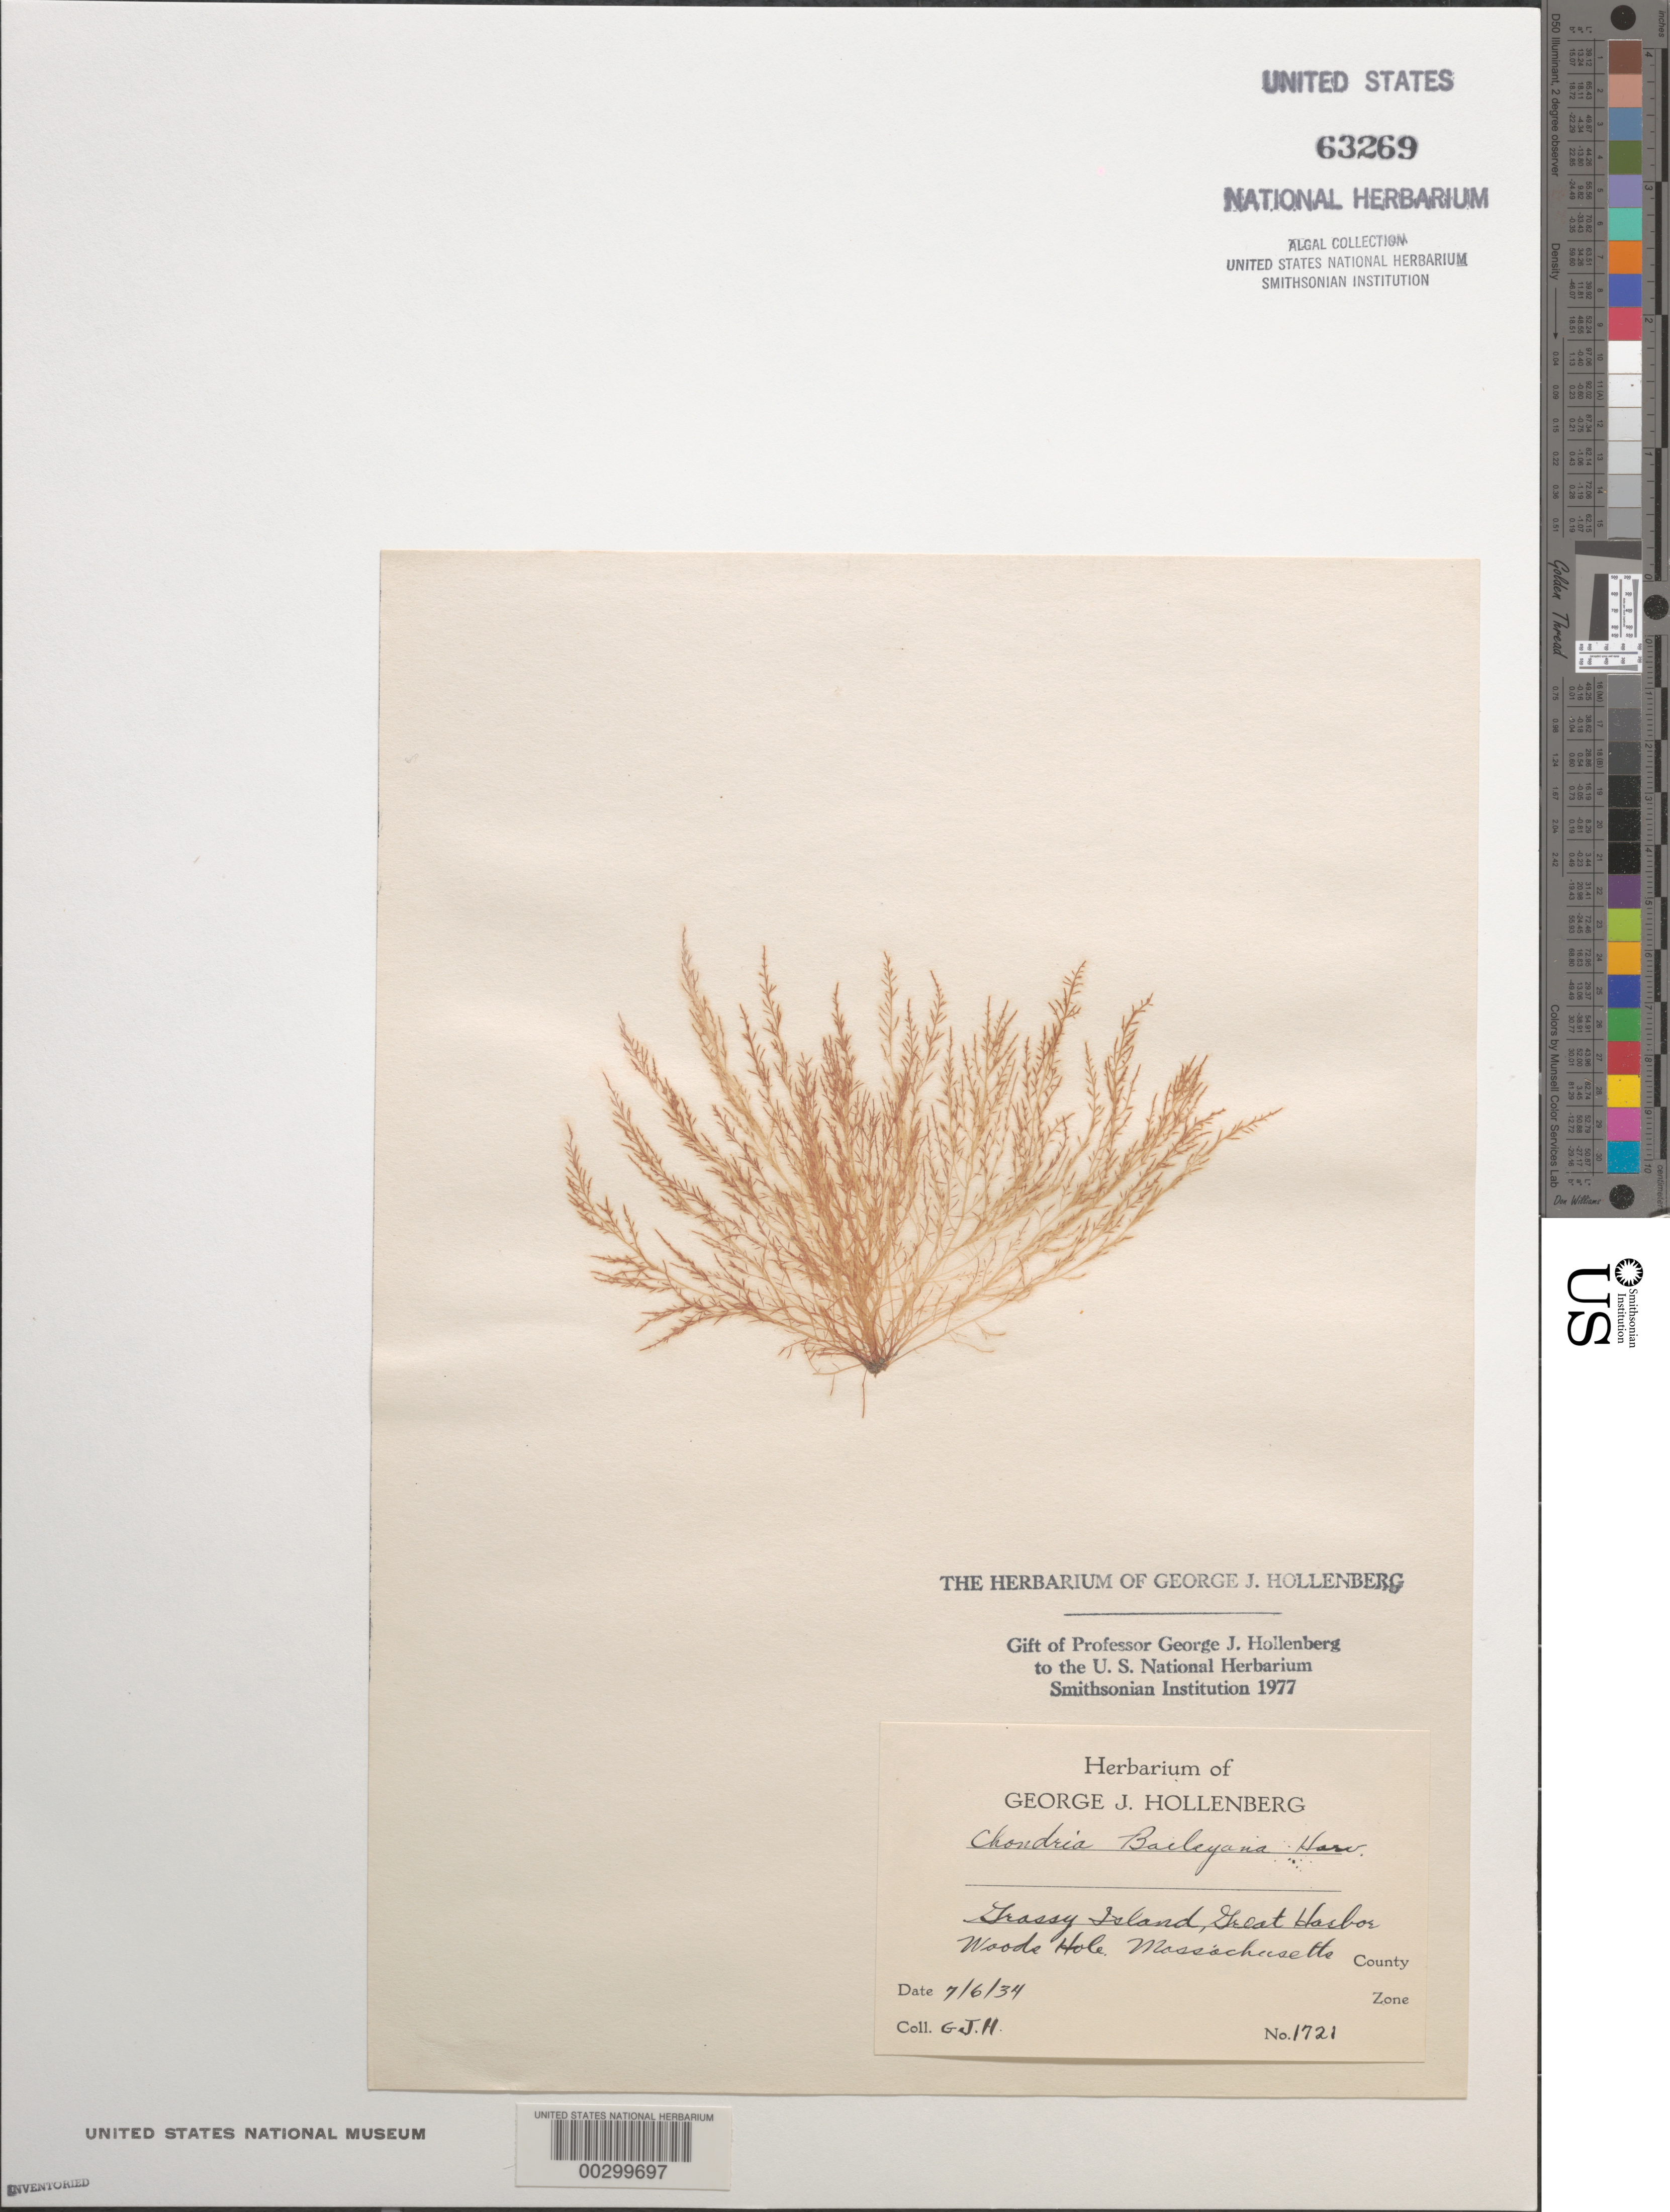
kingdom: Plantae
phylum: Rhodophyta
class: Florideophyceae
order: Ceramiales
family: Rhodomelaceae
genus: Chondria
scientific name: Chondria baileyana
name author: (Mont.) Harv.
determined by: Hollenberg, George J.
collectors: G. Hollenberg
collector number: GJH 1721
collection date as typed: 06 Jul 1934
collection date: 1934-07-06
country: United States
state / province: Massachusetts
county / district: Barnstable County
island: Grassy Island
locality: Great Harbor, near Woods Hole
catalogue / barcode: US 63269